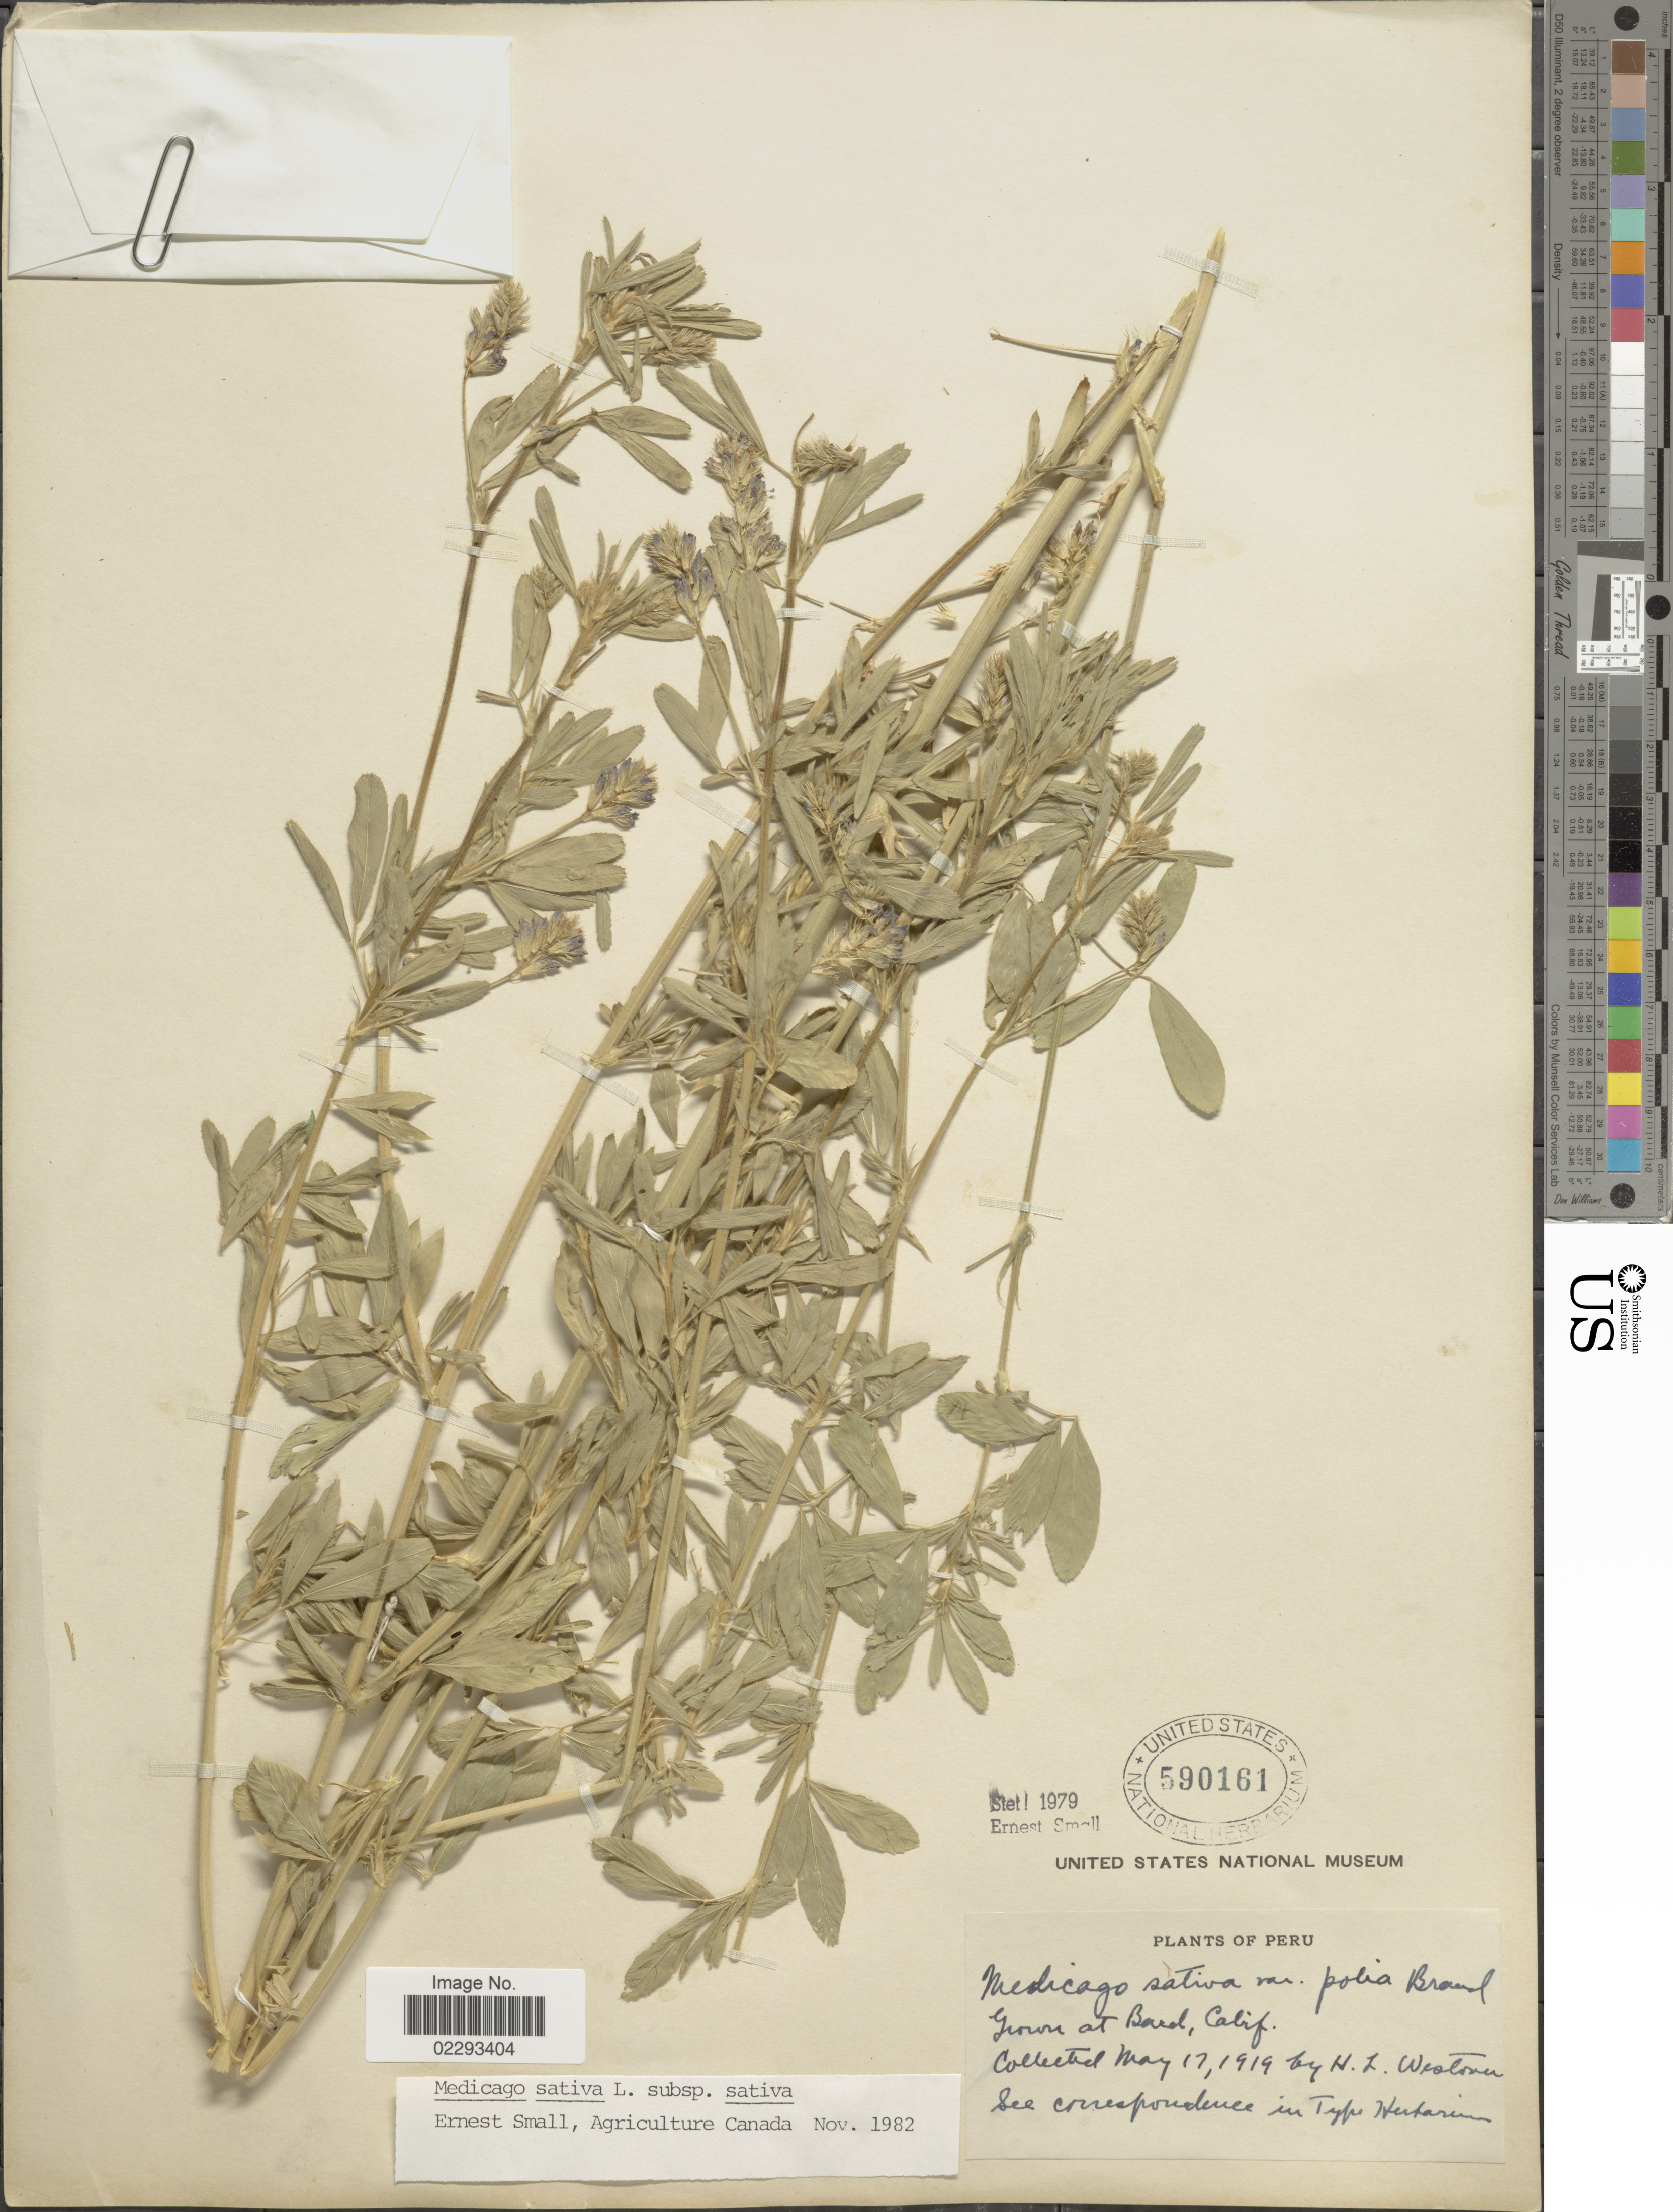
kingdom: Plantae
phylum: Tracheophyta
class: Magnoliopsida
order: Fabales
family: Fabaceae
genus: Medicago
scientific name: Medicago sativa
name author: L.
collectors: H. Westover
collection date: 1919-05-17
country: Peru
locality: Grown at Bard, Calif.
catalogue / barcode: US 590161